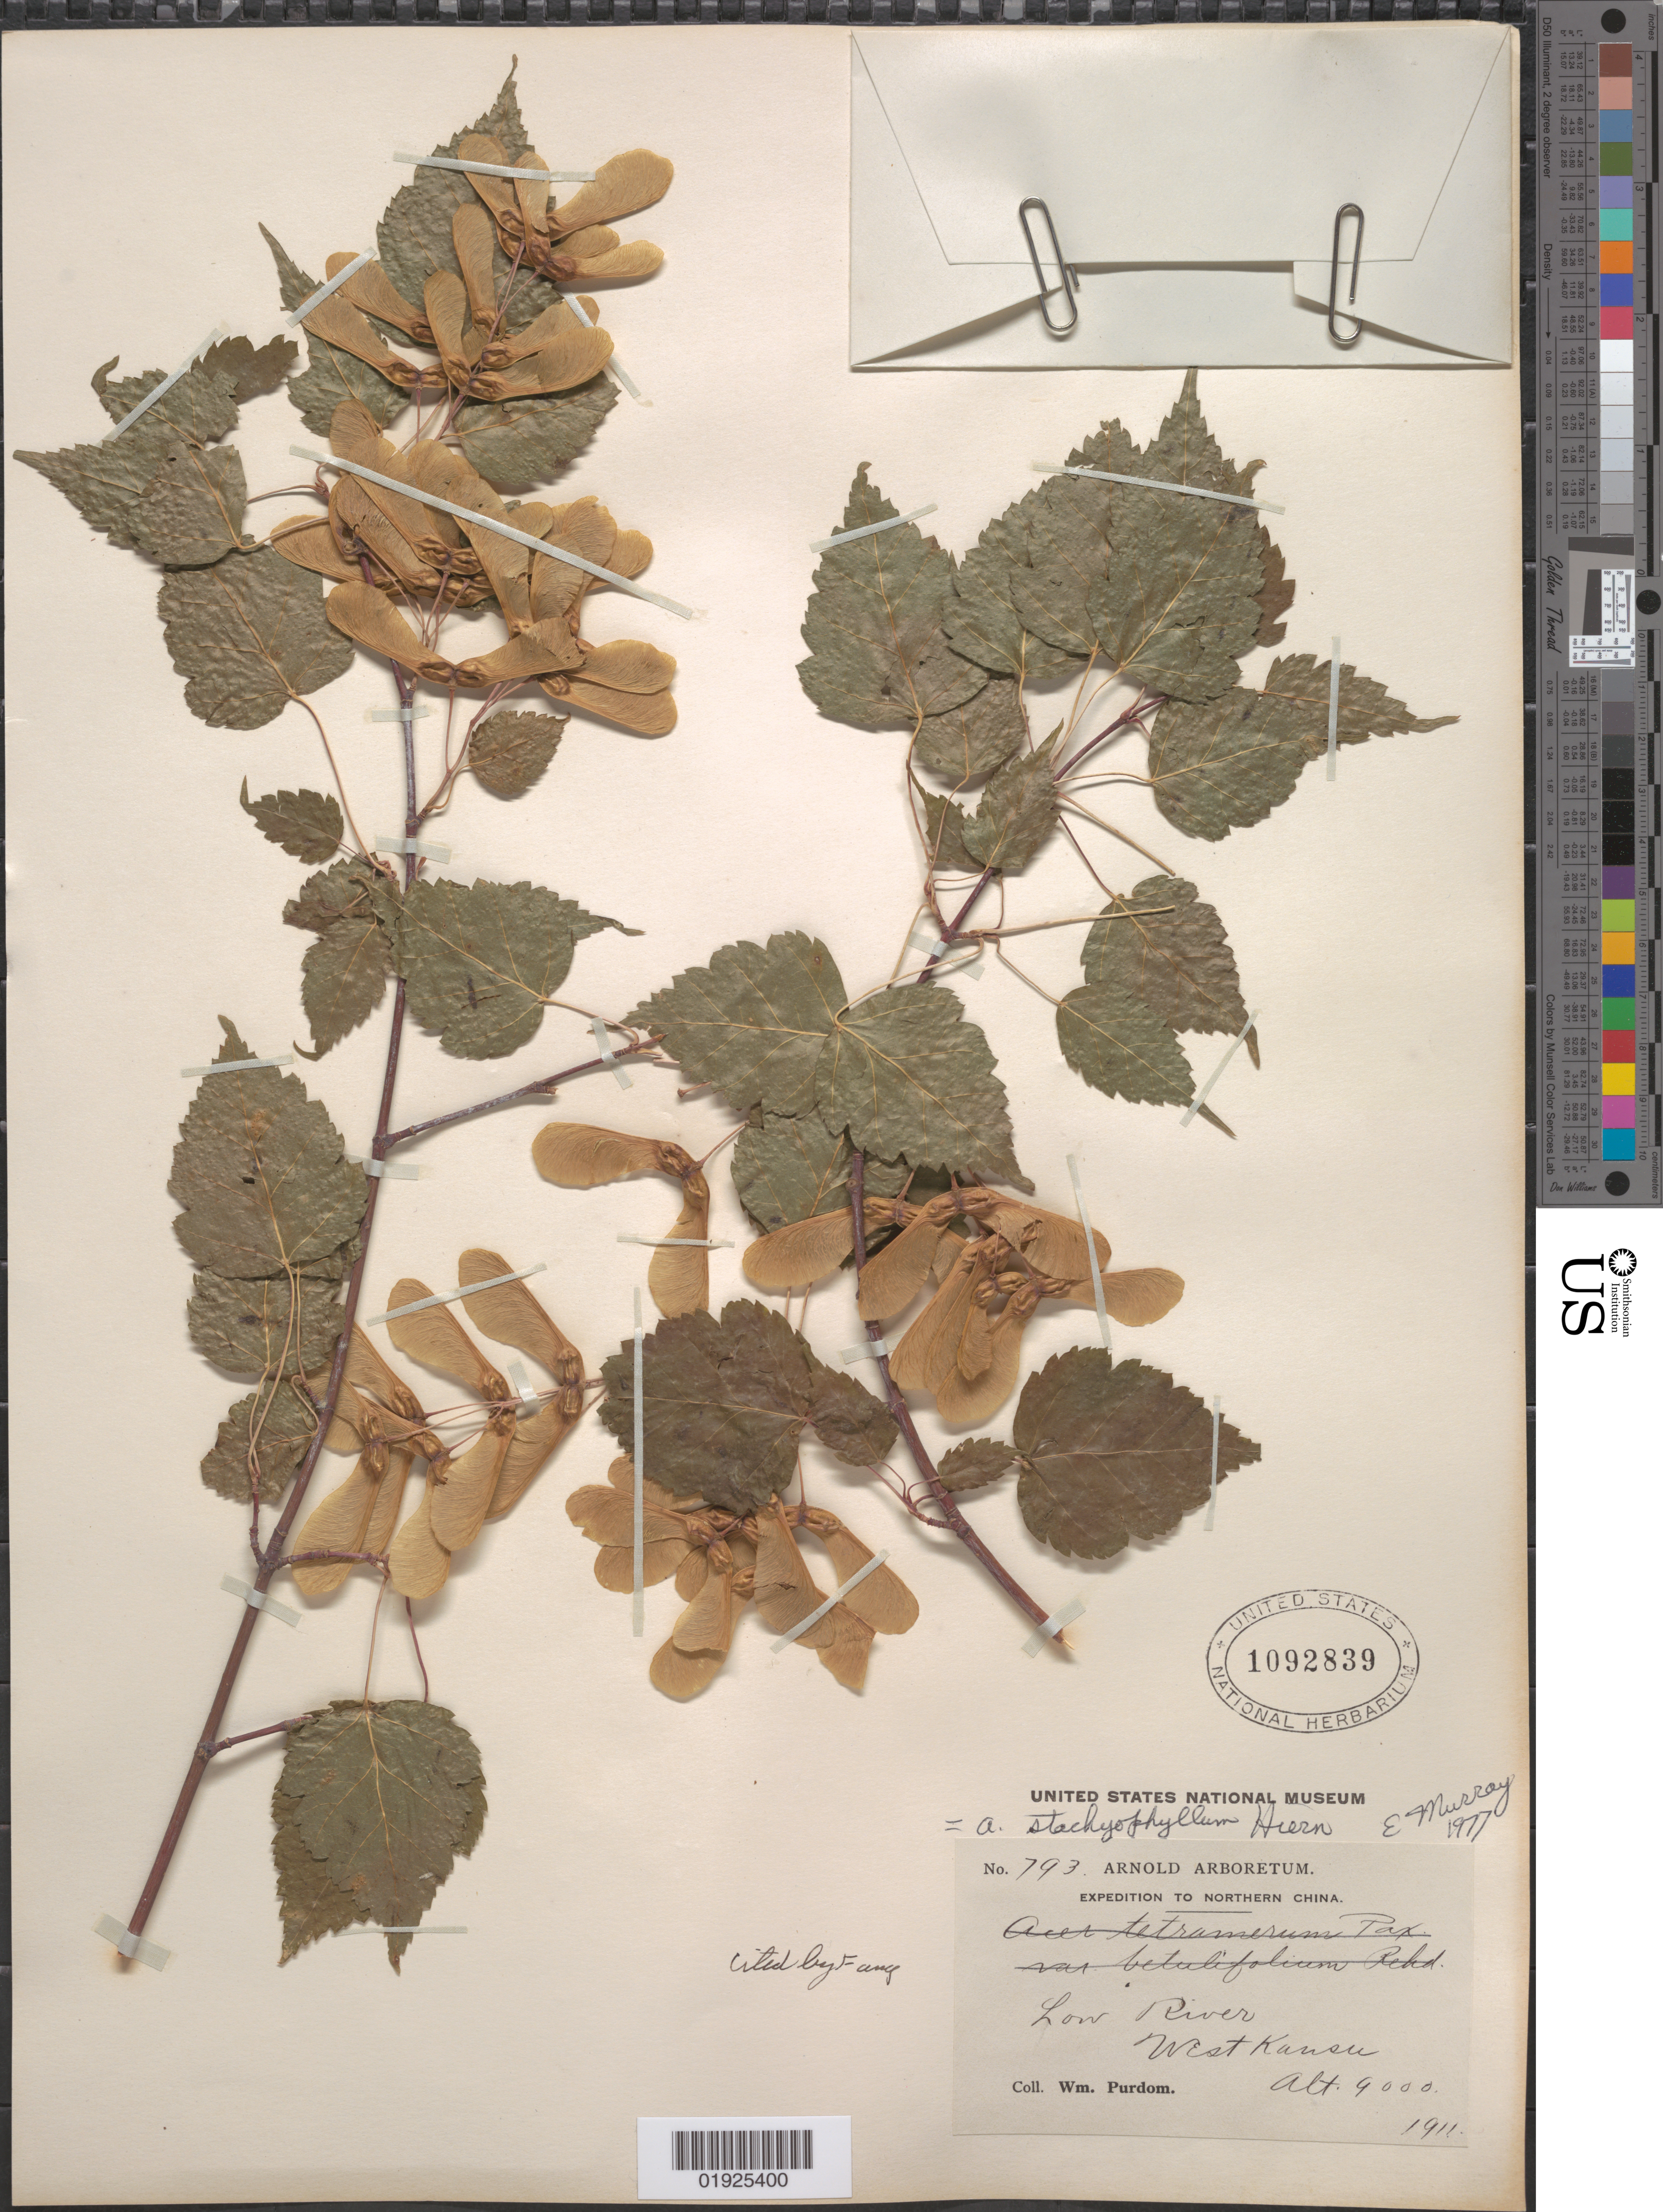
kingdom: Plantae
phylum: Tracheophyta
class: Magnoliopsida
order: Sapindales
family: Sapindaceae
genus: Acer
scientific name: Acer stachyophyllum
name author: Hiern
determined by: Murray, Edward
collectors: W. Purdom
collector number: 793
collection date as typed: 1911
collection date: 1911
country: China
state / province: Gansu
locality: Lou River, West Kansu [Gansu]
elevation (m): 2743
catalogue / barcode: US 1092839